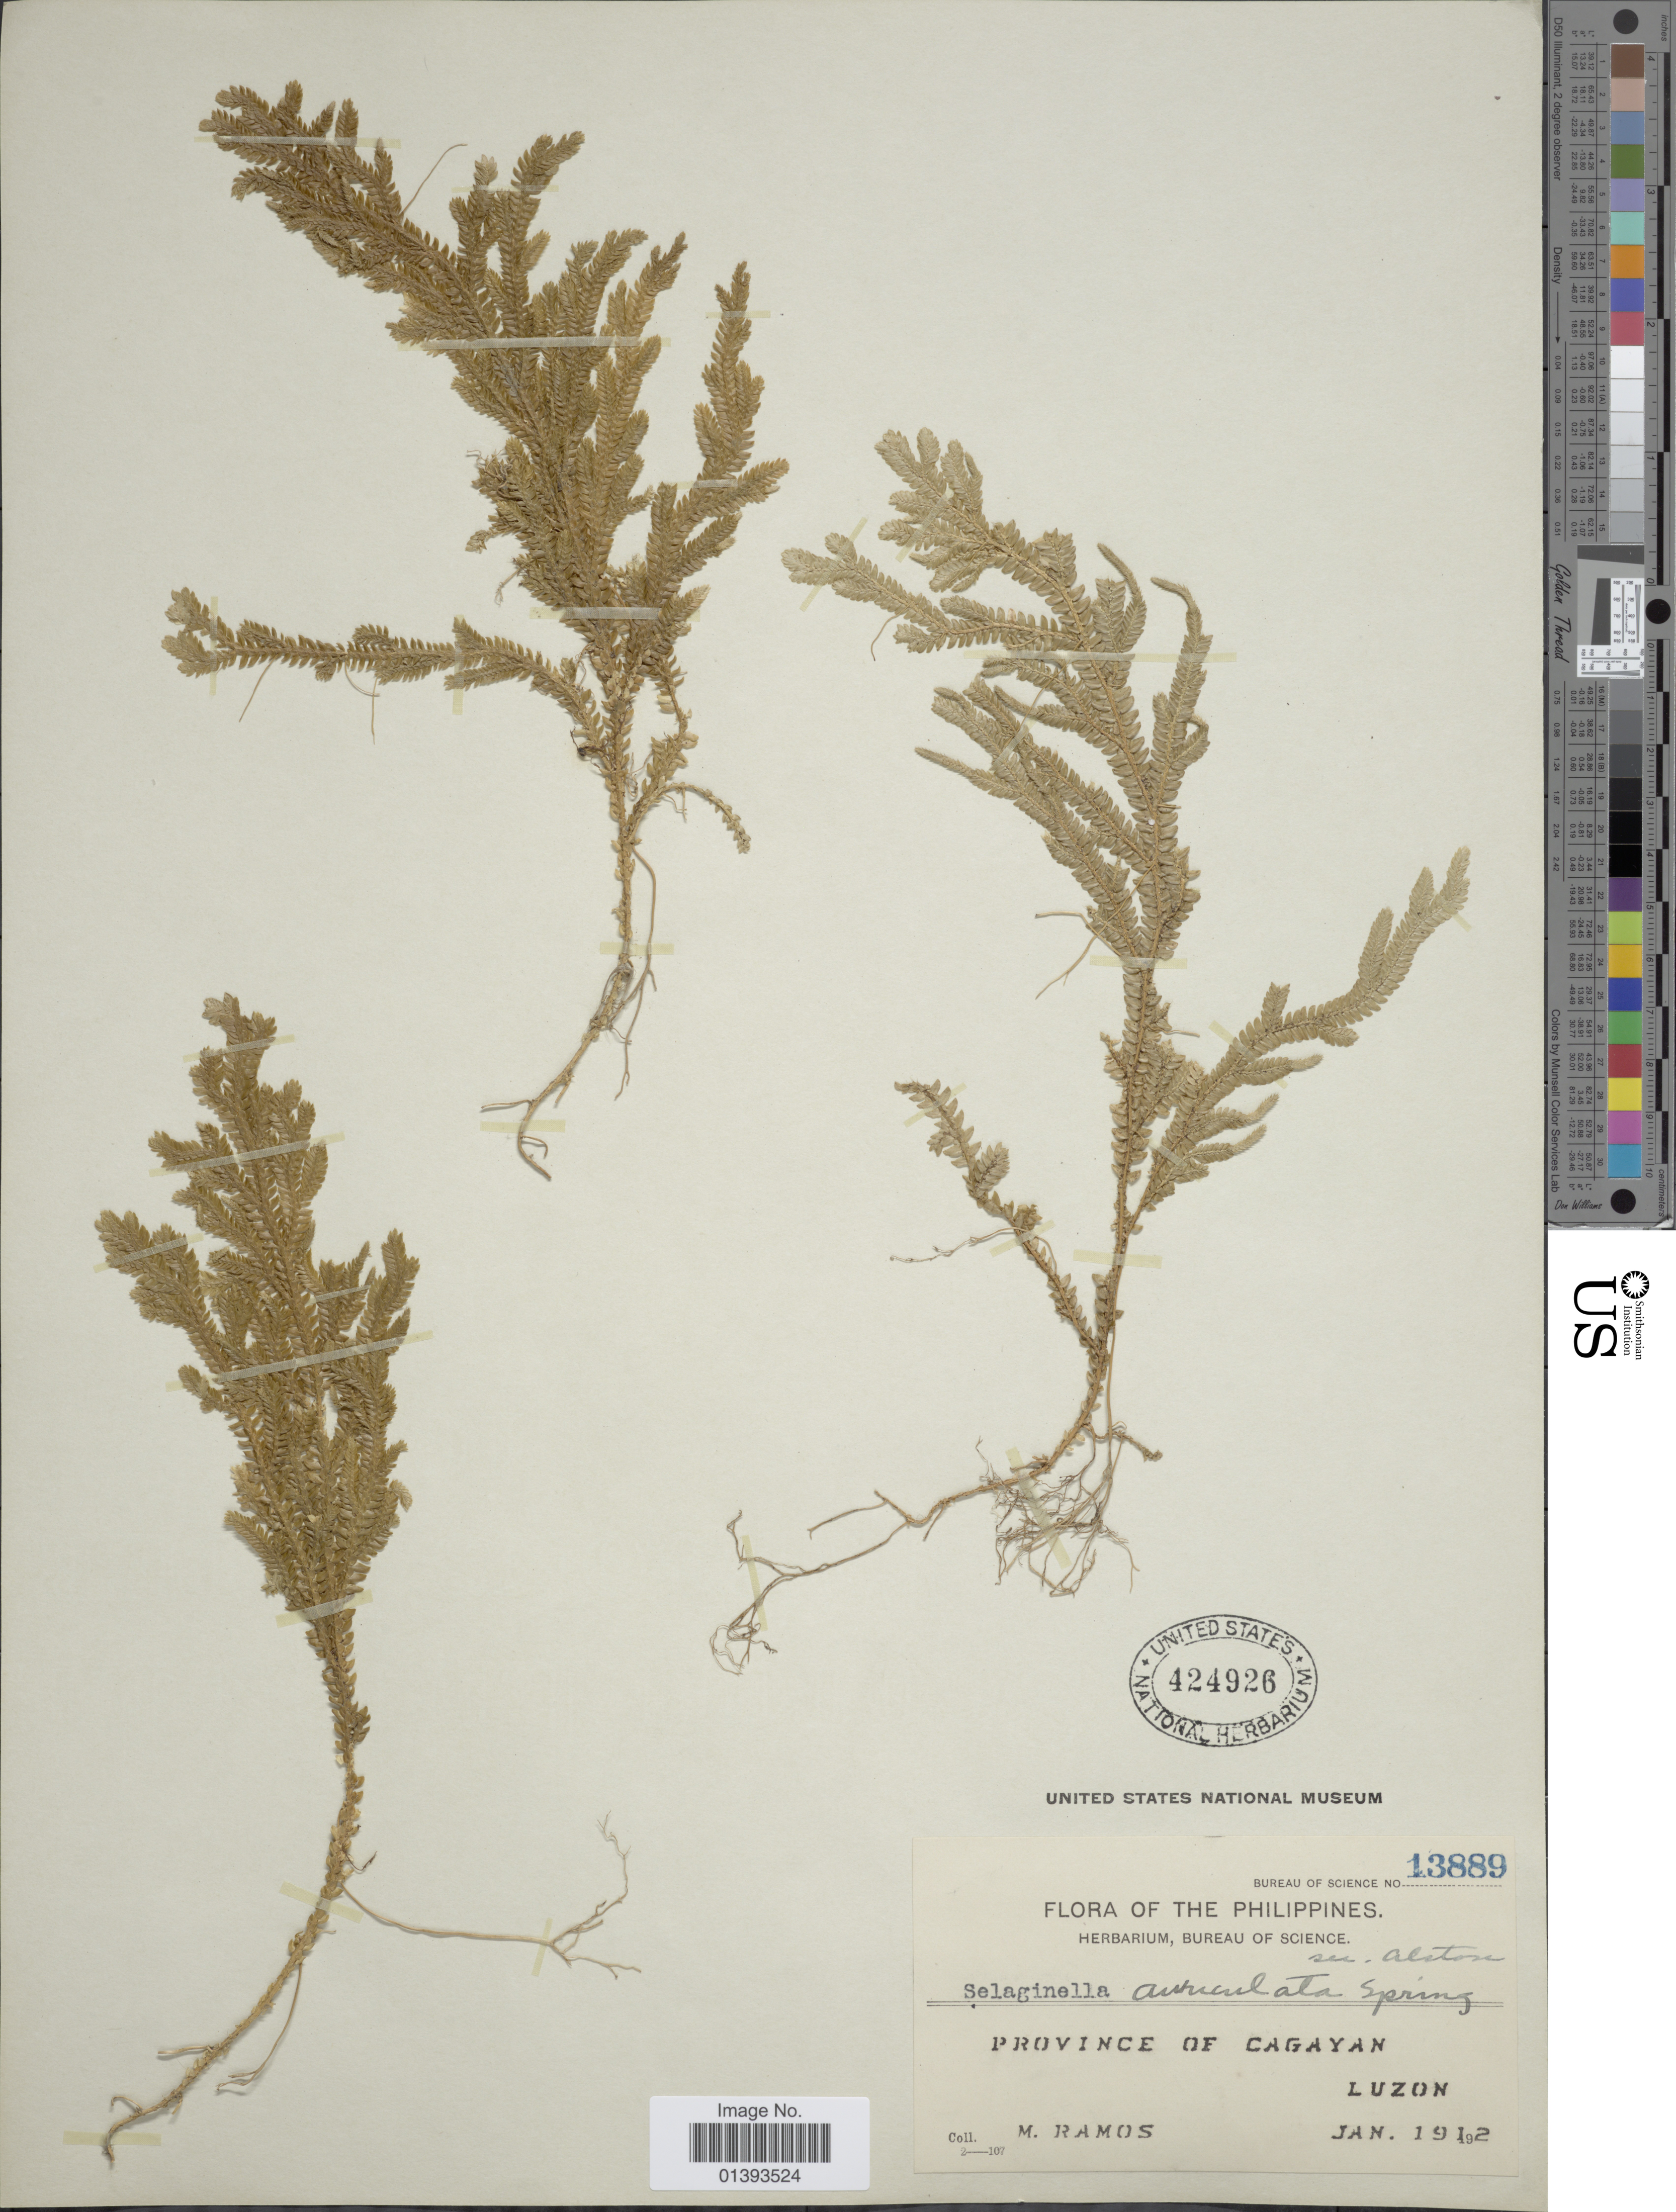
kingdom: Plantae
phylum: Tracheophyta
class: Lycopodiopsida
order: Selaginellales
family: Selaginellaceae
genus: Selaginella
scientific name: Selaginella auriculata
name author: Spring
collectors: M. Ramos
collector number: Bureau of Science 13889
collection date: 1912-01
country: Philippines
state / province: Central Luzon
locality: Province of Cagayan, Luzon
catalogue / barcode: US 424926